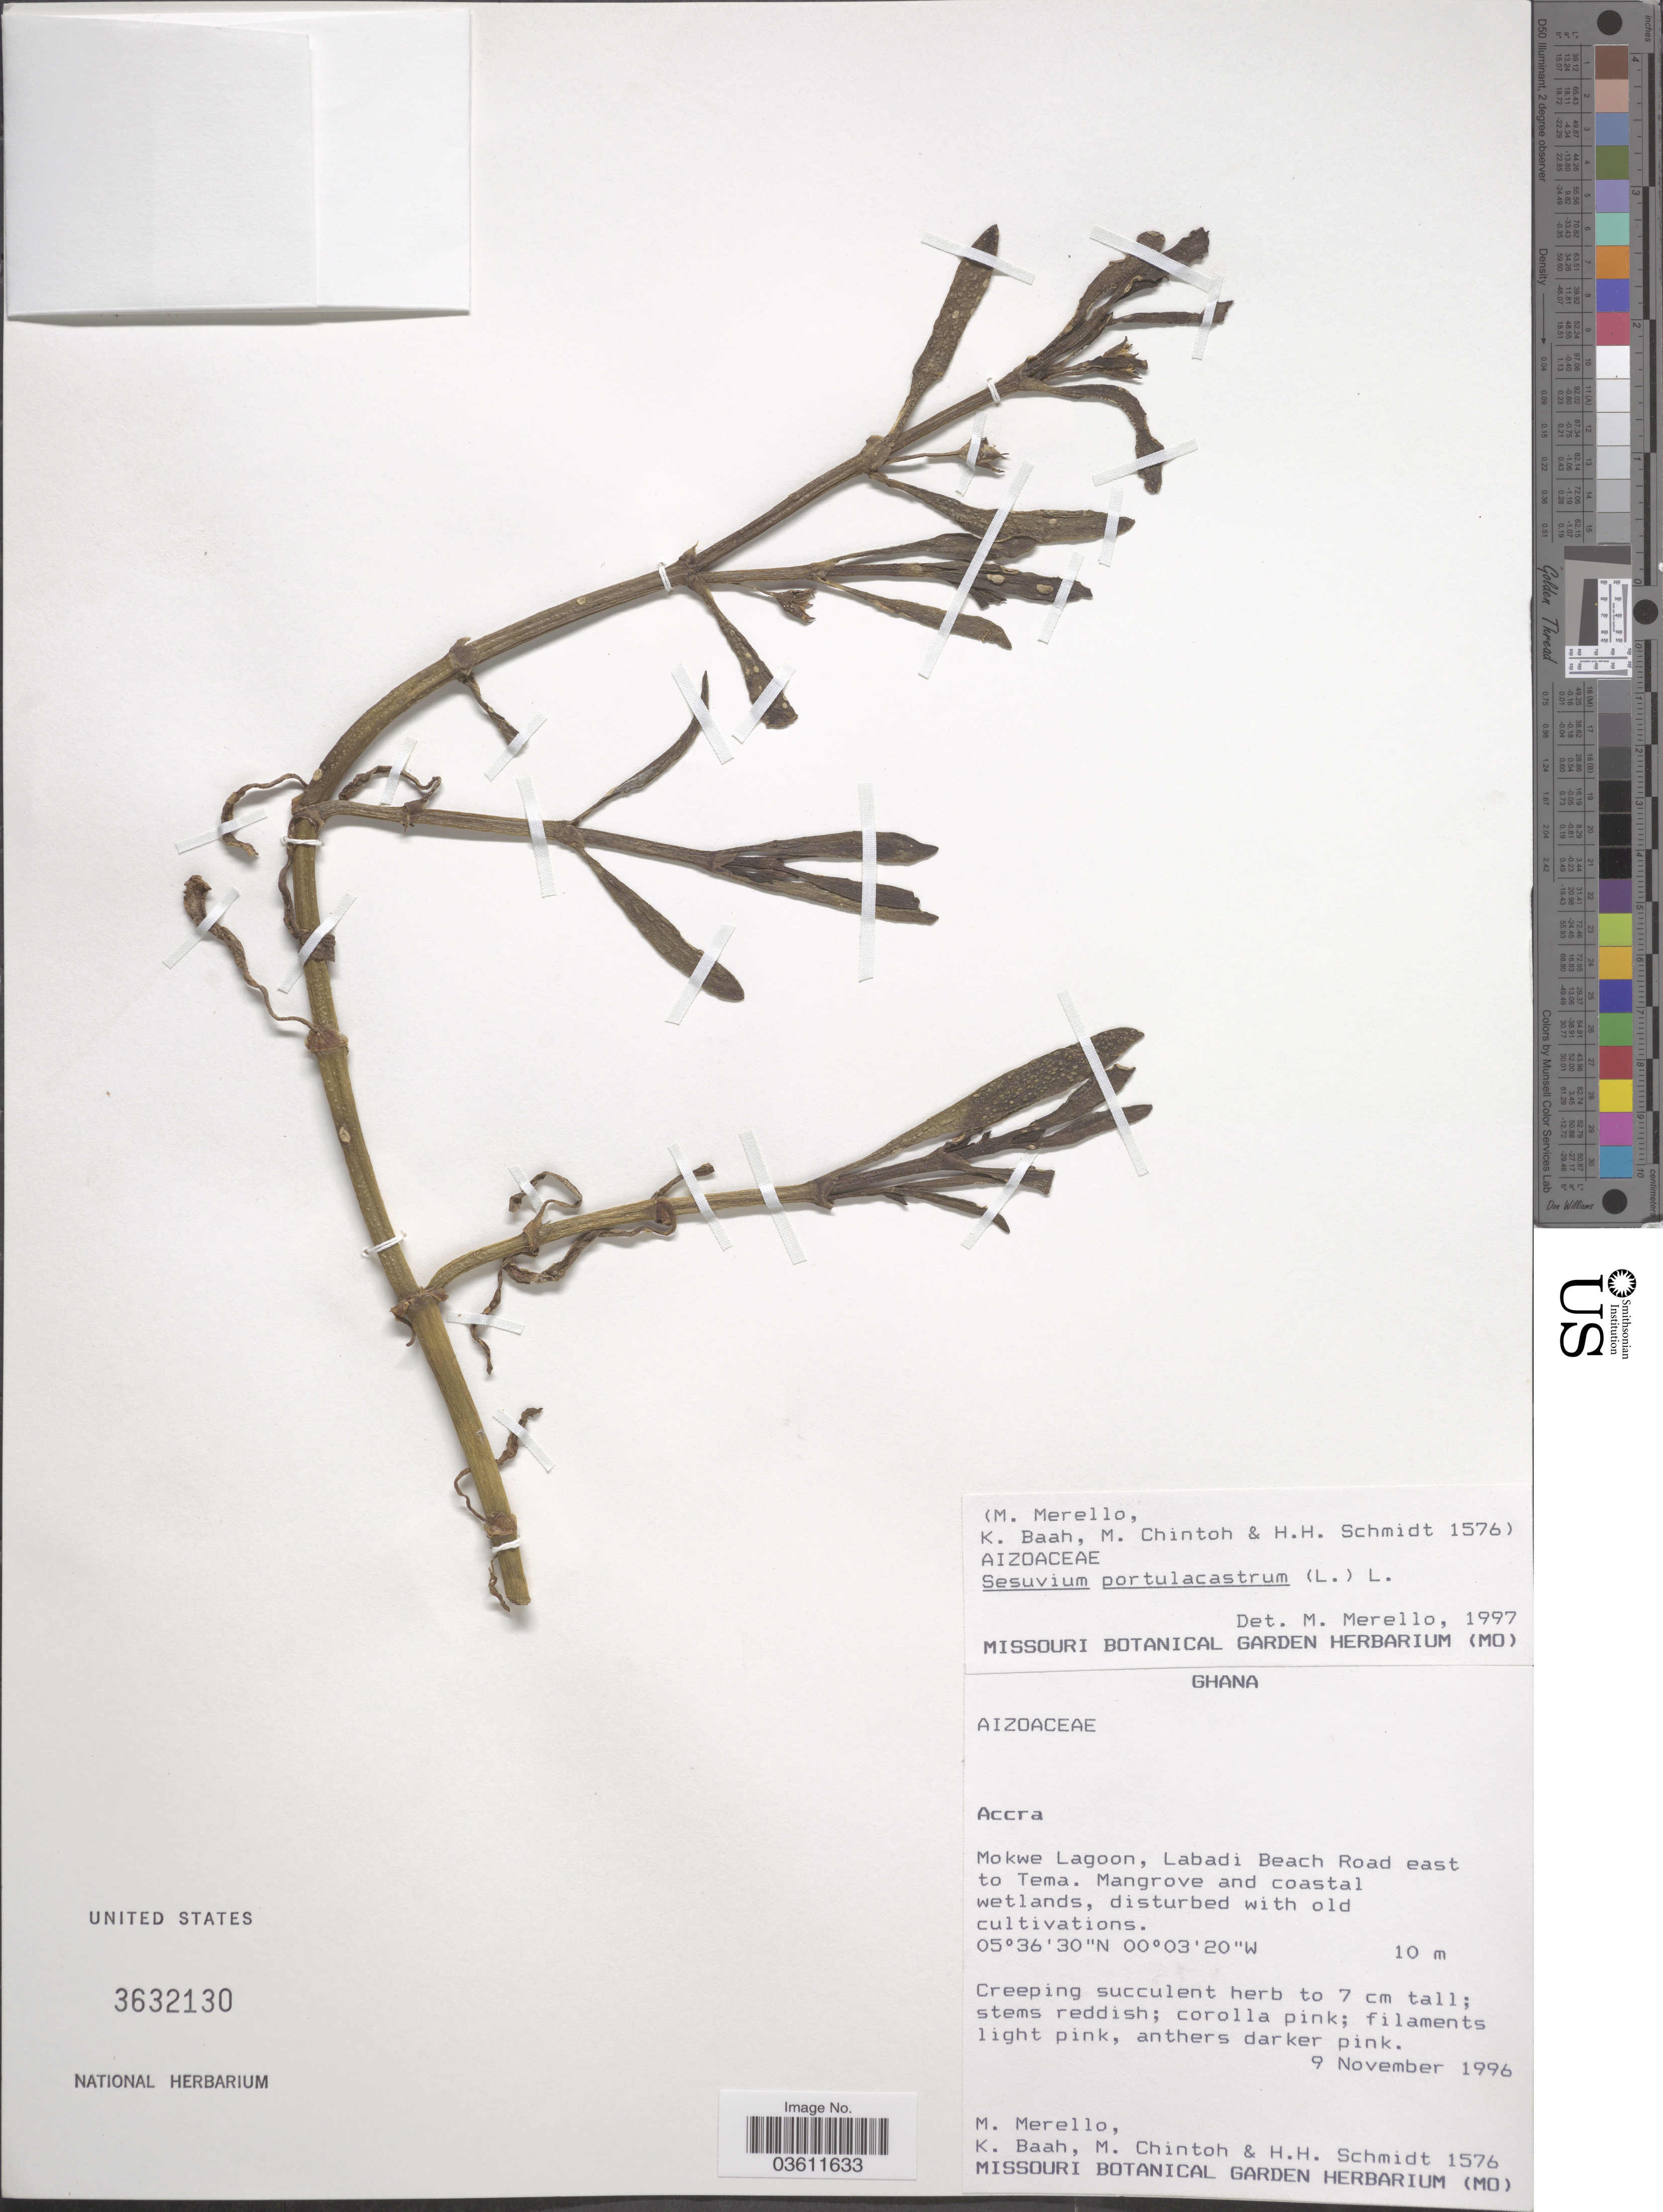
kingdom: Plantae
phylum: Tracheophyta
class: Magnoliopsida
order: Caryophyllales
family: Aizoaceae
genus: Sesuvium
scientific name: Sesuvium portulacastrum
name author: (L.) L.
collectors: M. Merello, K. Baah, M. Chintoh & H. H. Schmidt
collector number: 1576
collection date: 1996-11-09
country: Ghana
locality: Accra. Mokwe Lagoon, Labadi Beach Road east to Tema.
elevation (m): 10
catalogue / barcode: US 3632130